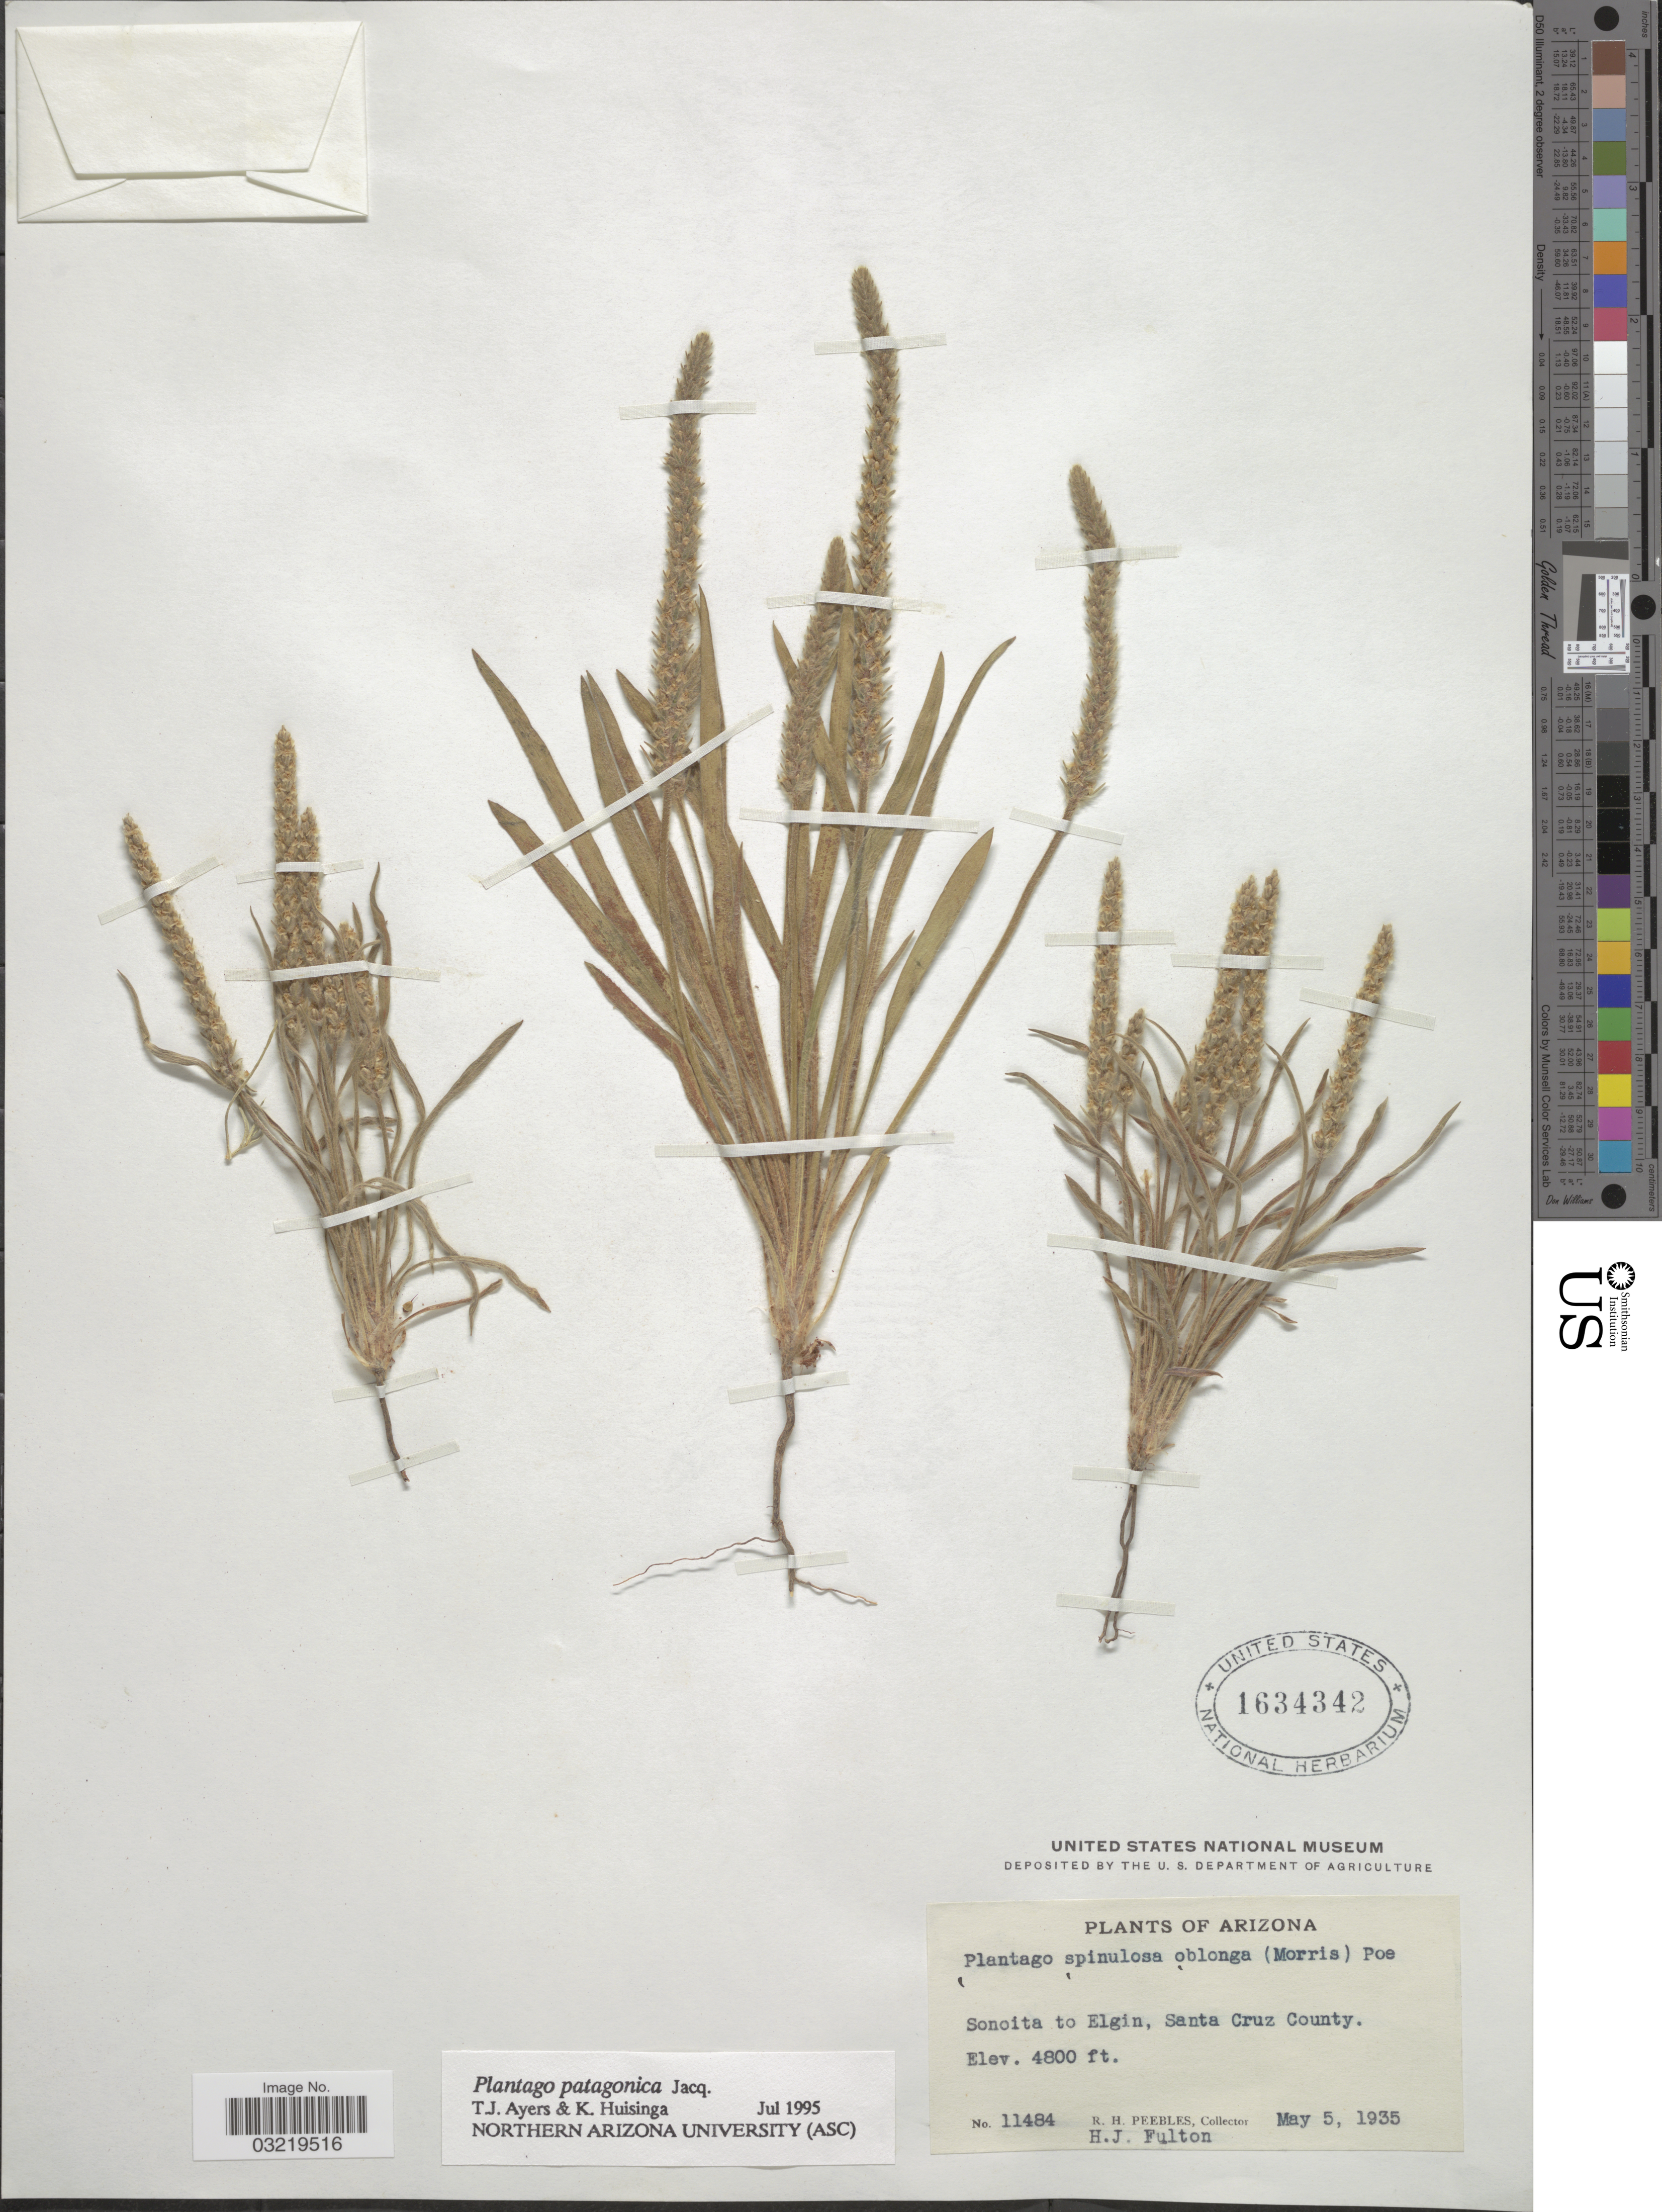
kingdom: Plantae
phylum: Tracheophyta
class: Magnoliopsida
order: Lamiales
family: Plantaginaceae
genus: Plantago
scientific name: Plantago patagonica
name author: Jacq.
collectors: R. H. Peebles & H. Fulton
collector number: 11484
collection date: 1935-05-05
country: United States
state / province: Arizona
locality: Sonoita to Elgin, Santa Cruz County.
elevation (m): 1463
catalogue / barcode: US 1634342